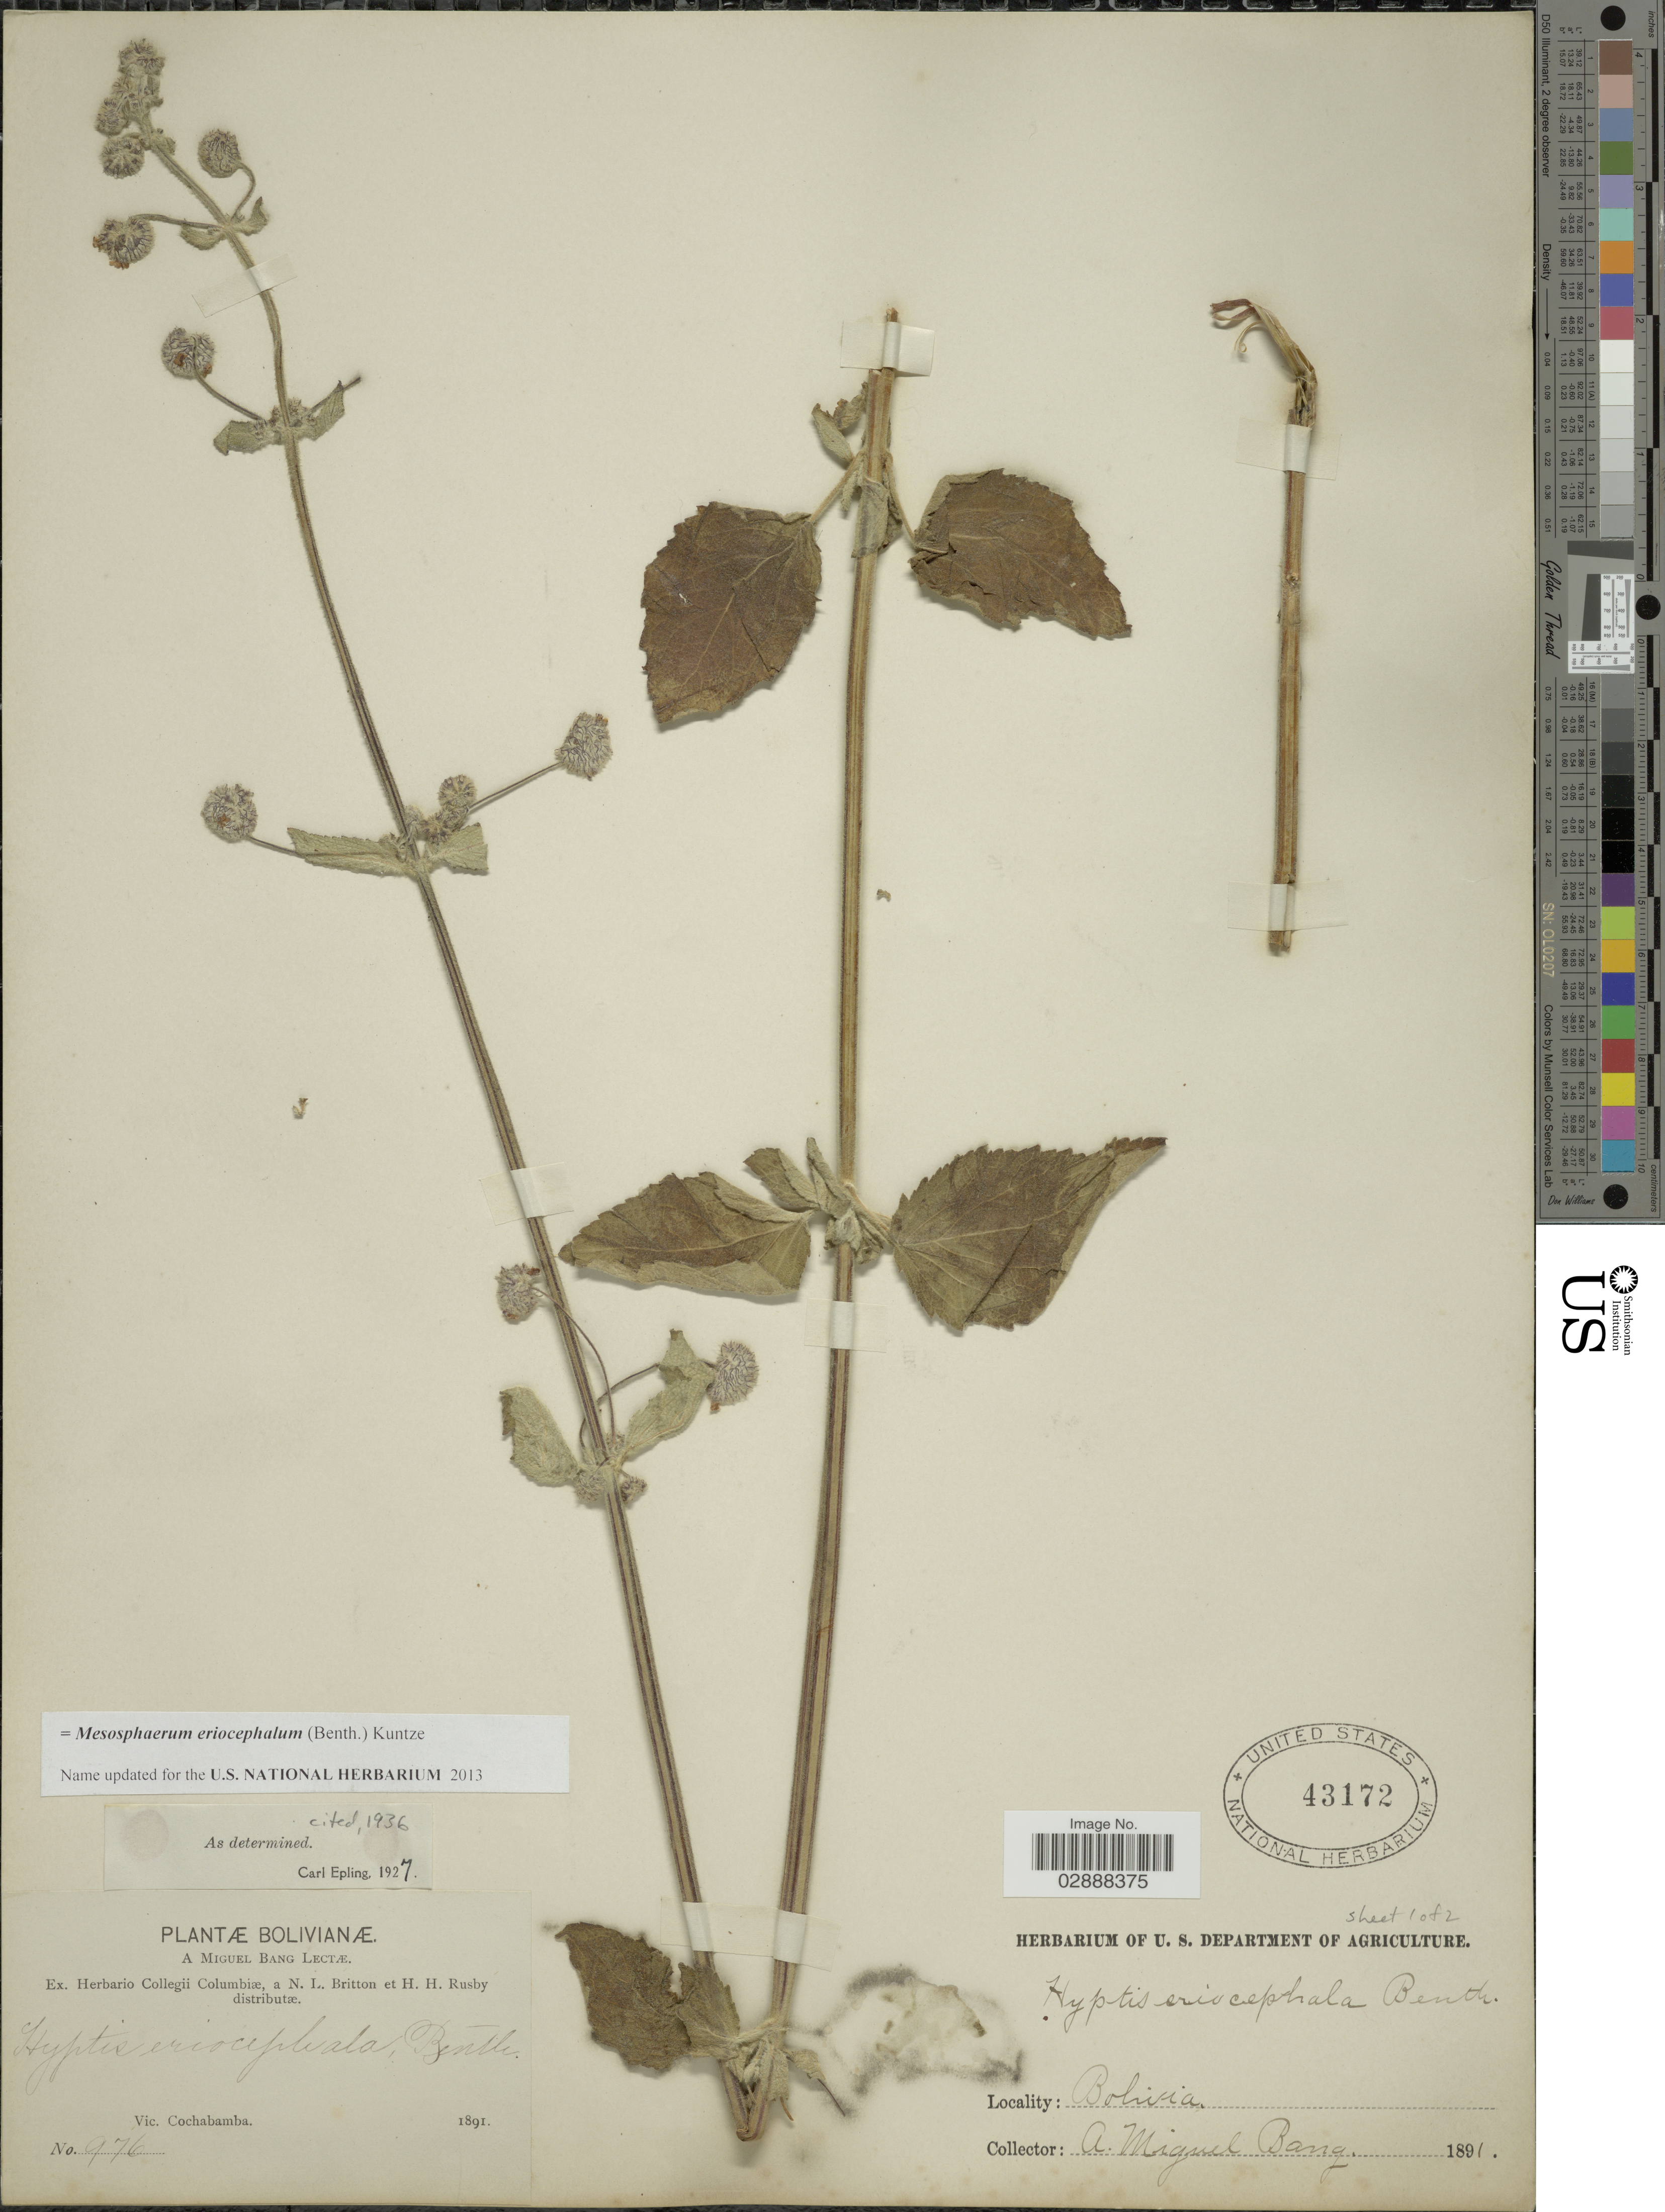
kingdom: Plantae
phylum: Tracheophyta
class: Magnoliopsida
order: Lamiales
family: Lamiaceae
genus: Mesosphaerum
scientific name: Mesosphaerum eriocephalum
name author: (Benth.) Kuntze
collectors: M. Bang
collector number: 976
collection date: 1891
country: Bolivia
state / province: Cochabamba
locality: Vic. Cochabamba.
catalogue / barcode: US 43172